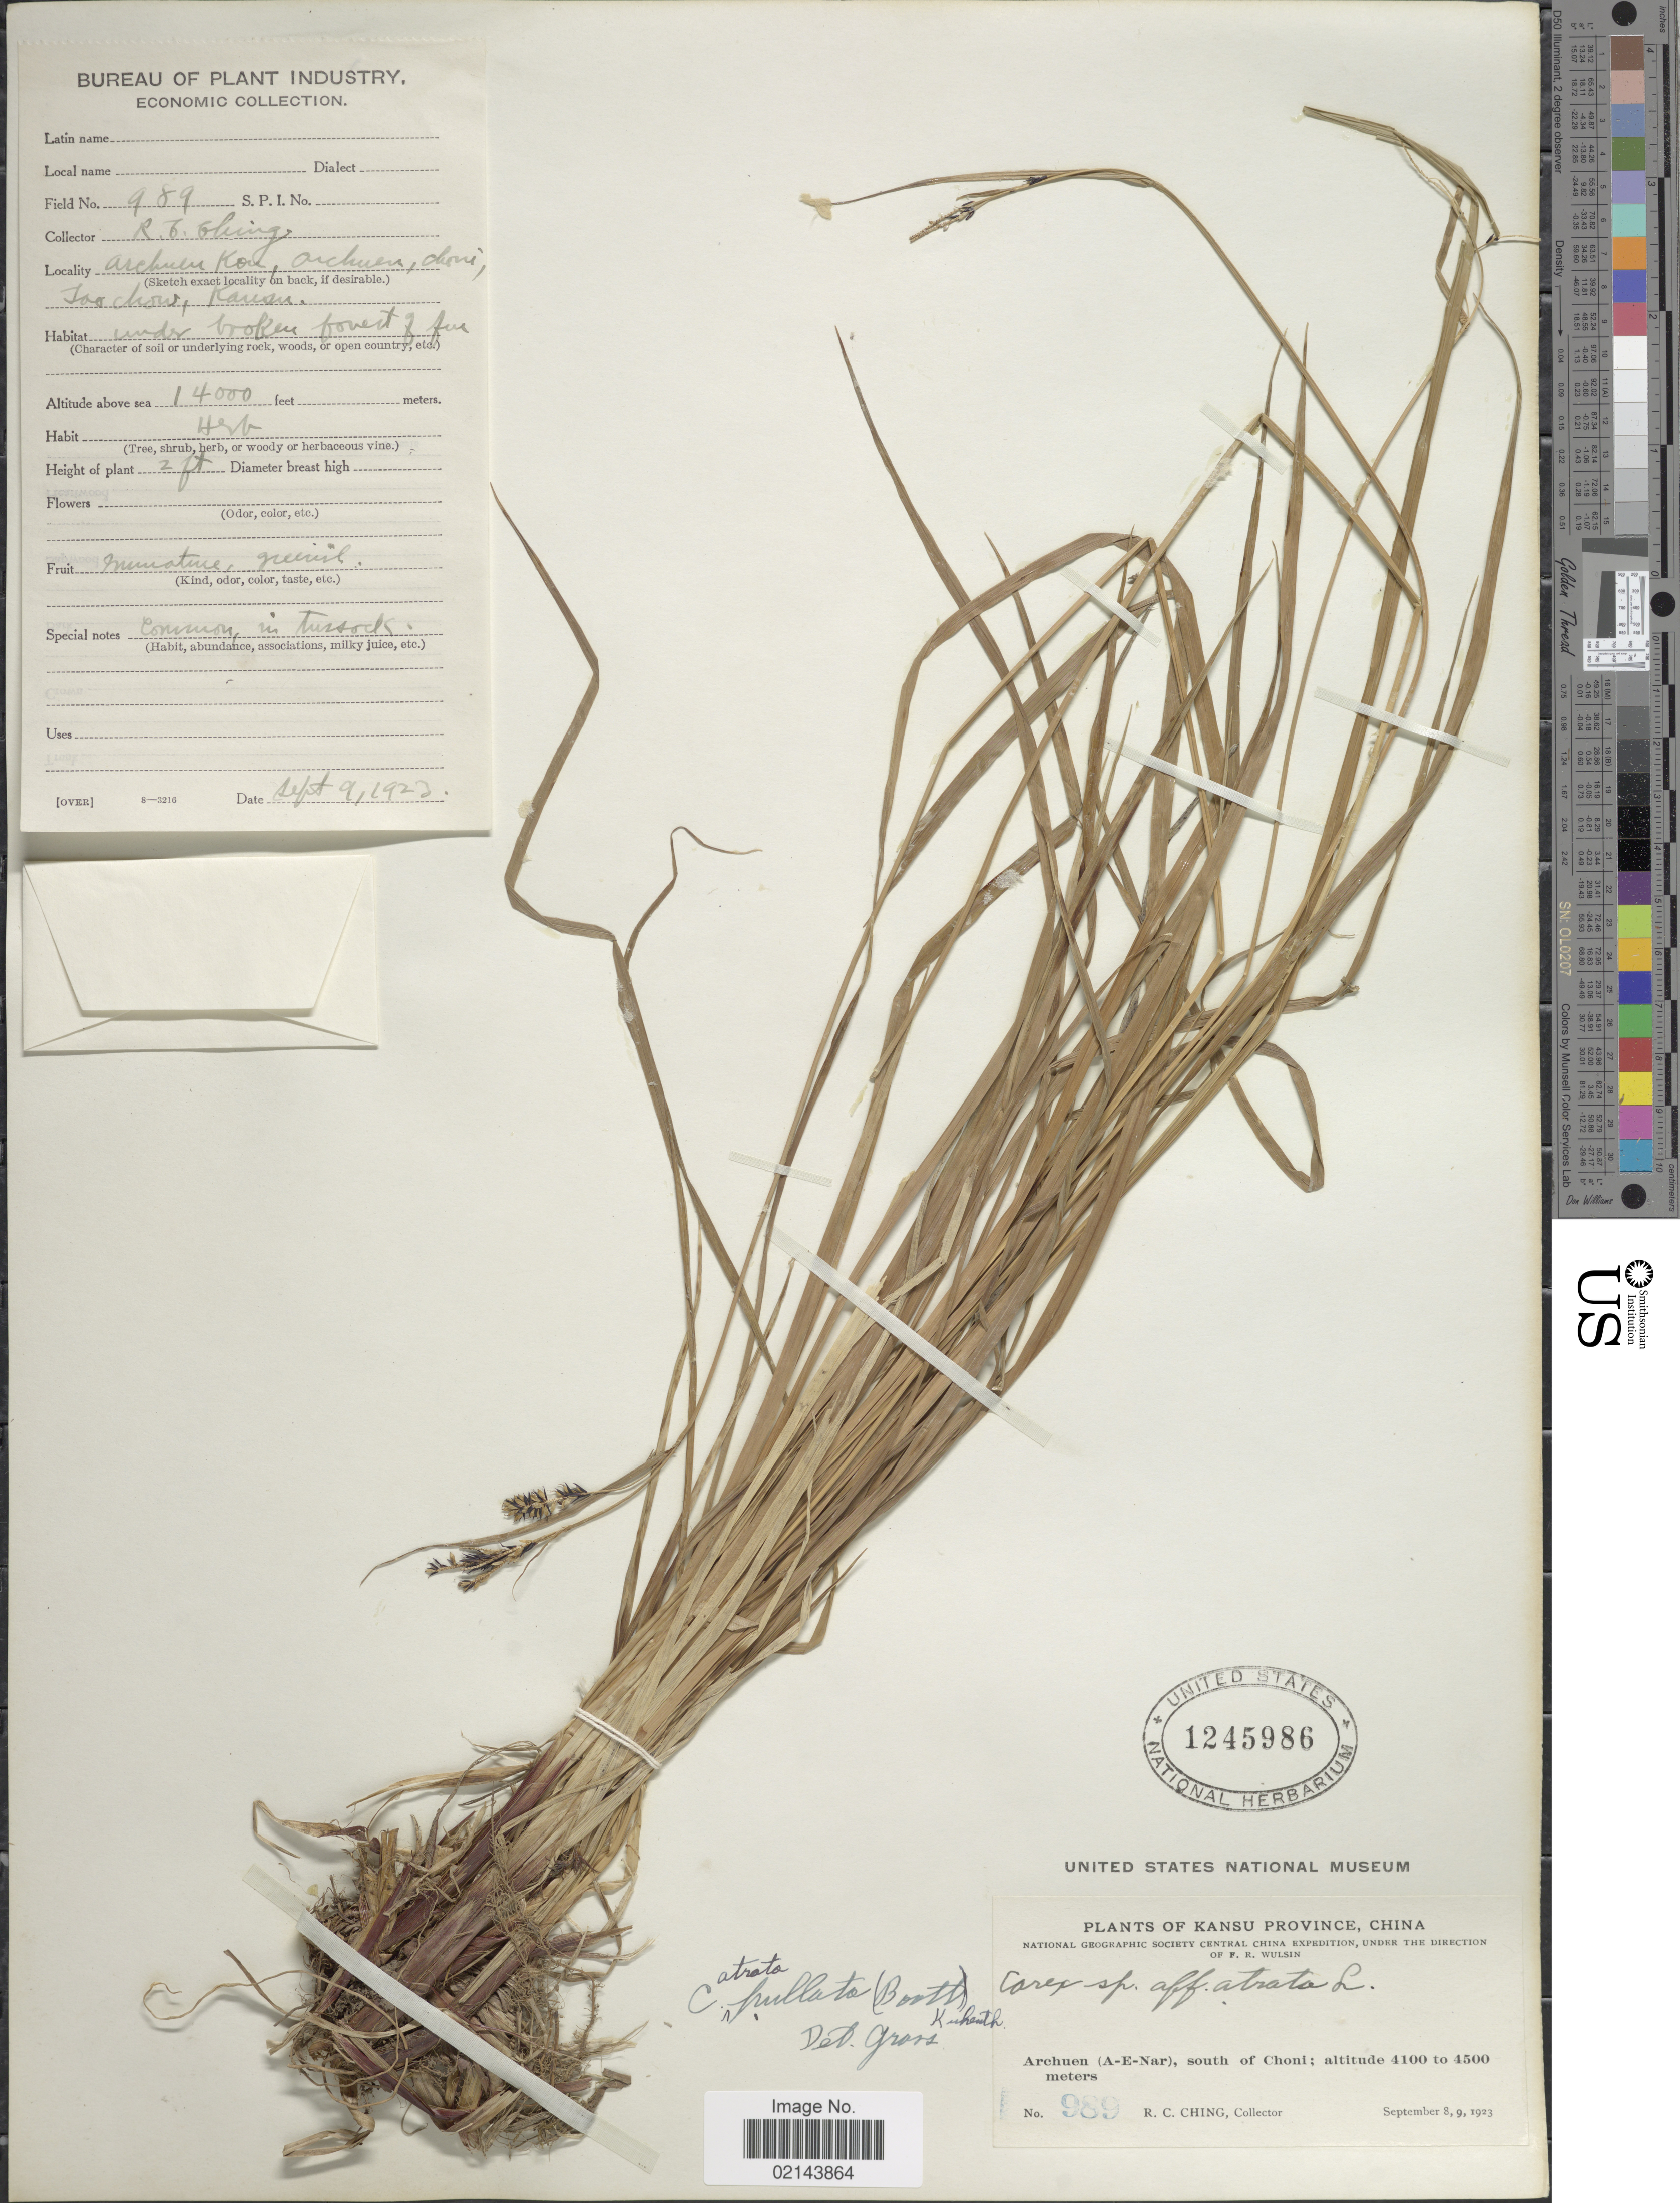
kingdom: Plantae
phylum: Tracheophyta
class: Liliopsida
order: Poales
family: Cyperaceae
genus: Carex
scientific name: Carex atrata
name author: L.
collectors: R. C. Ching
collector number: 989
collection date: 1923-09-09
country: China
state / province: Gansu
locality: Archuen (A-E-Nar), south of Choni. Too Chow. Kansu Province.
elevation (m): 4267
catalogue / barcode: US 1245986